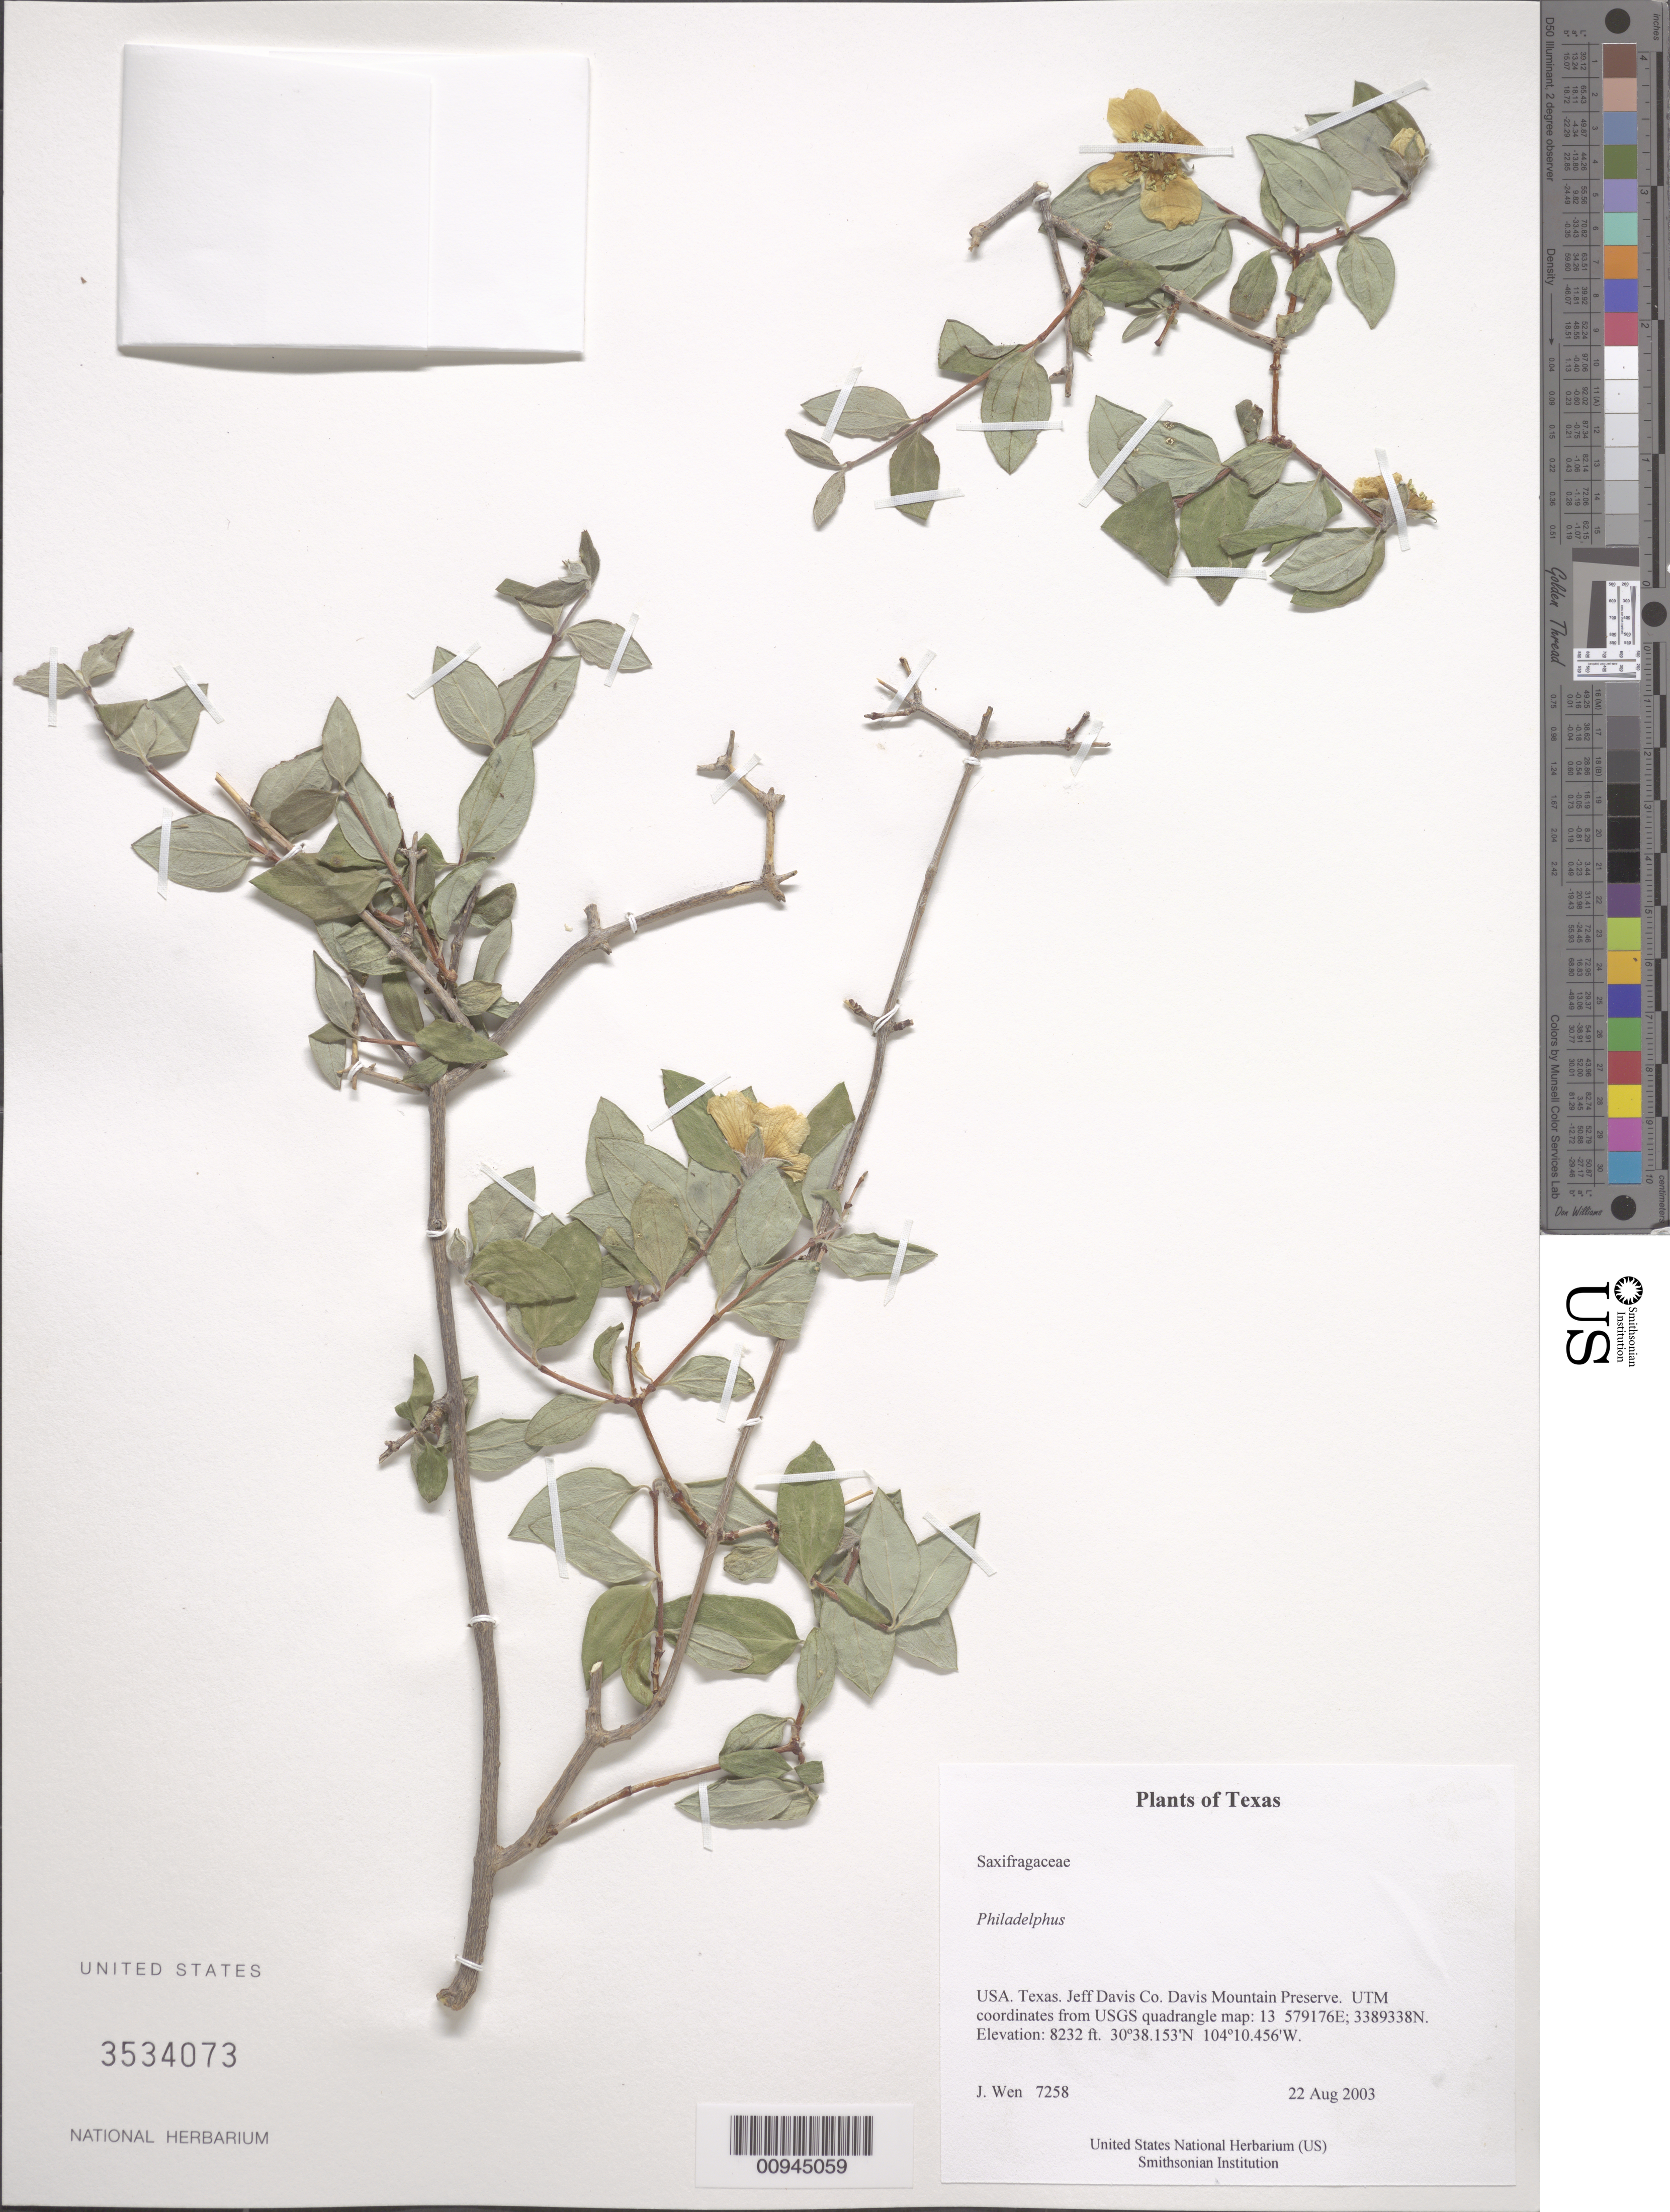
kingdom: Plantae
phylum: Tracheophyta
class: Magnoliopsida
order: Cornales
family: Hydrangeaceae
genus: Philadelphus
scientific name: Philadelphus sp.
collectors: J. Wen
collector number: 7258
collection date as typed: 22 Aug 2003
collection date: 2003-08-22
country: United States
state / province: Texas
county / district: Jeff Davis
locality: Davis Mountain Preserve. UTM coordinates from USGS quadrangle map: 13 579176E; 3389338N.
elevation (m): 2509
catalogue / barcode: US 3534073